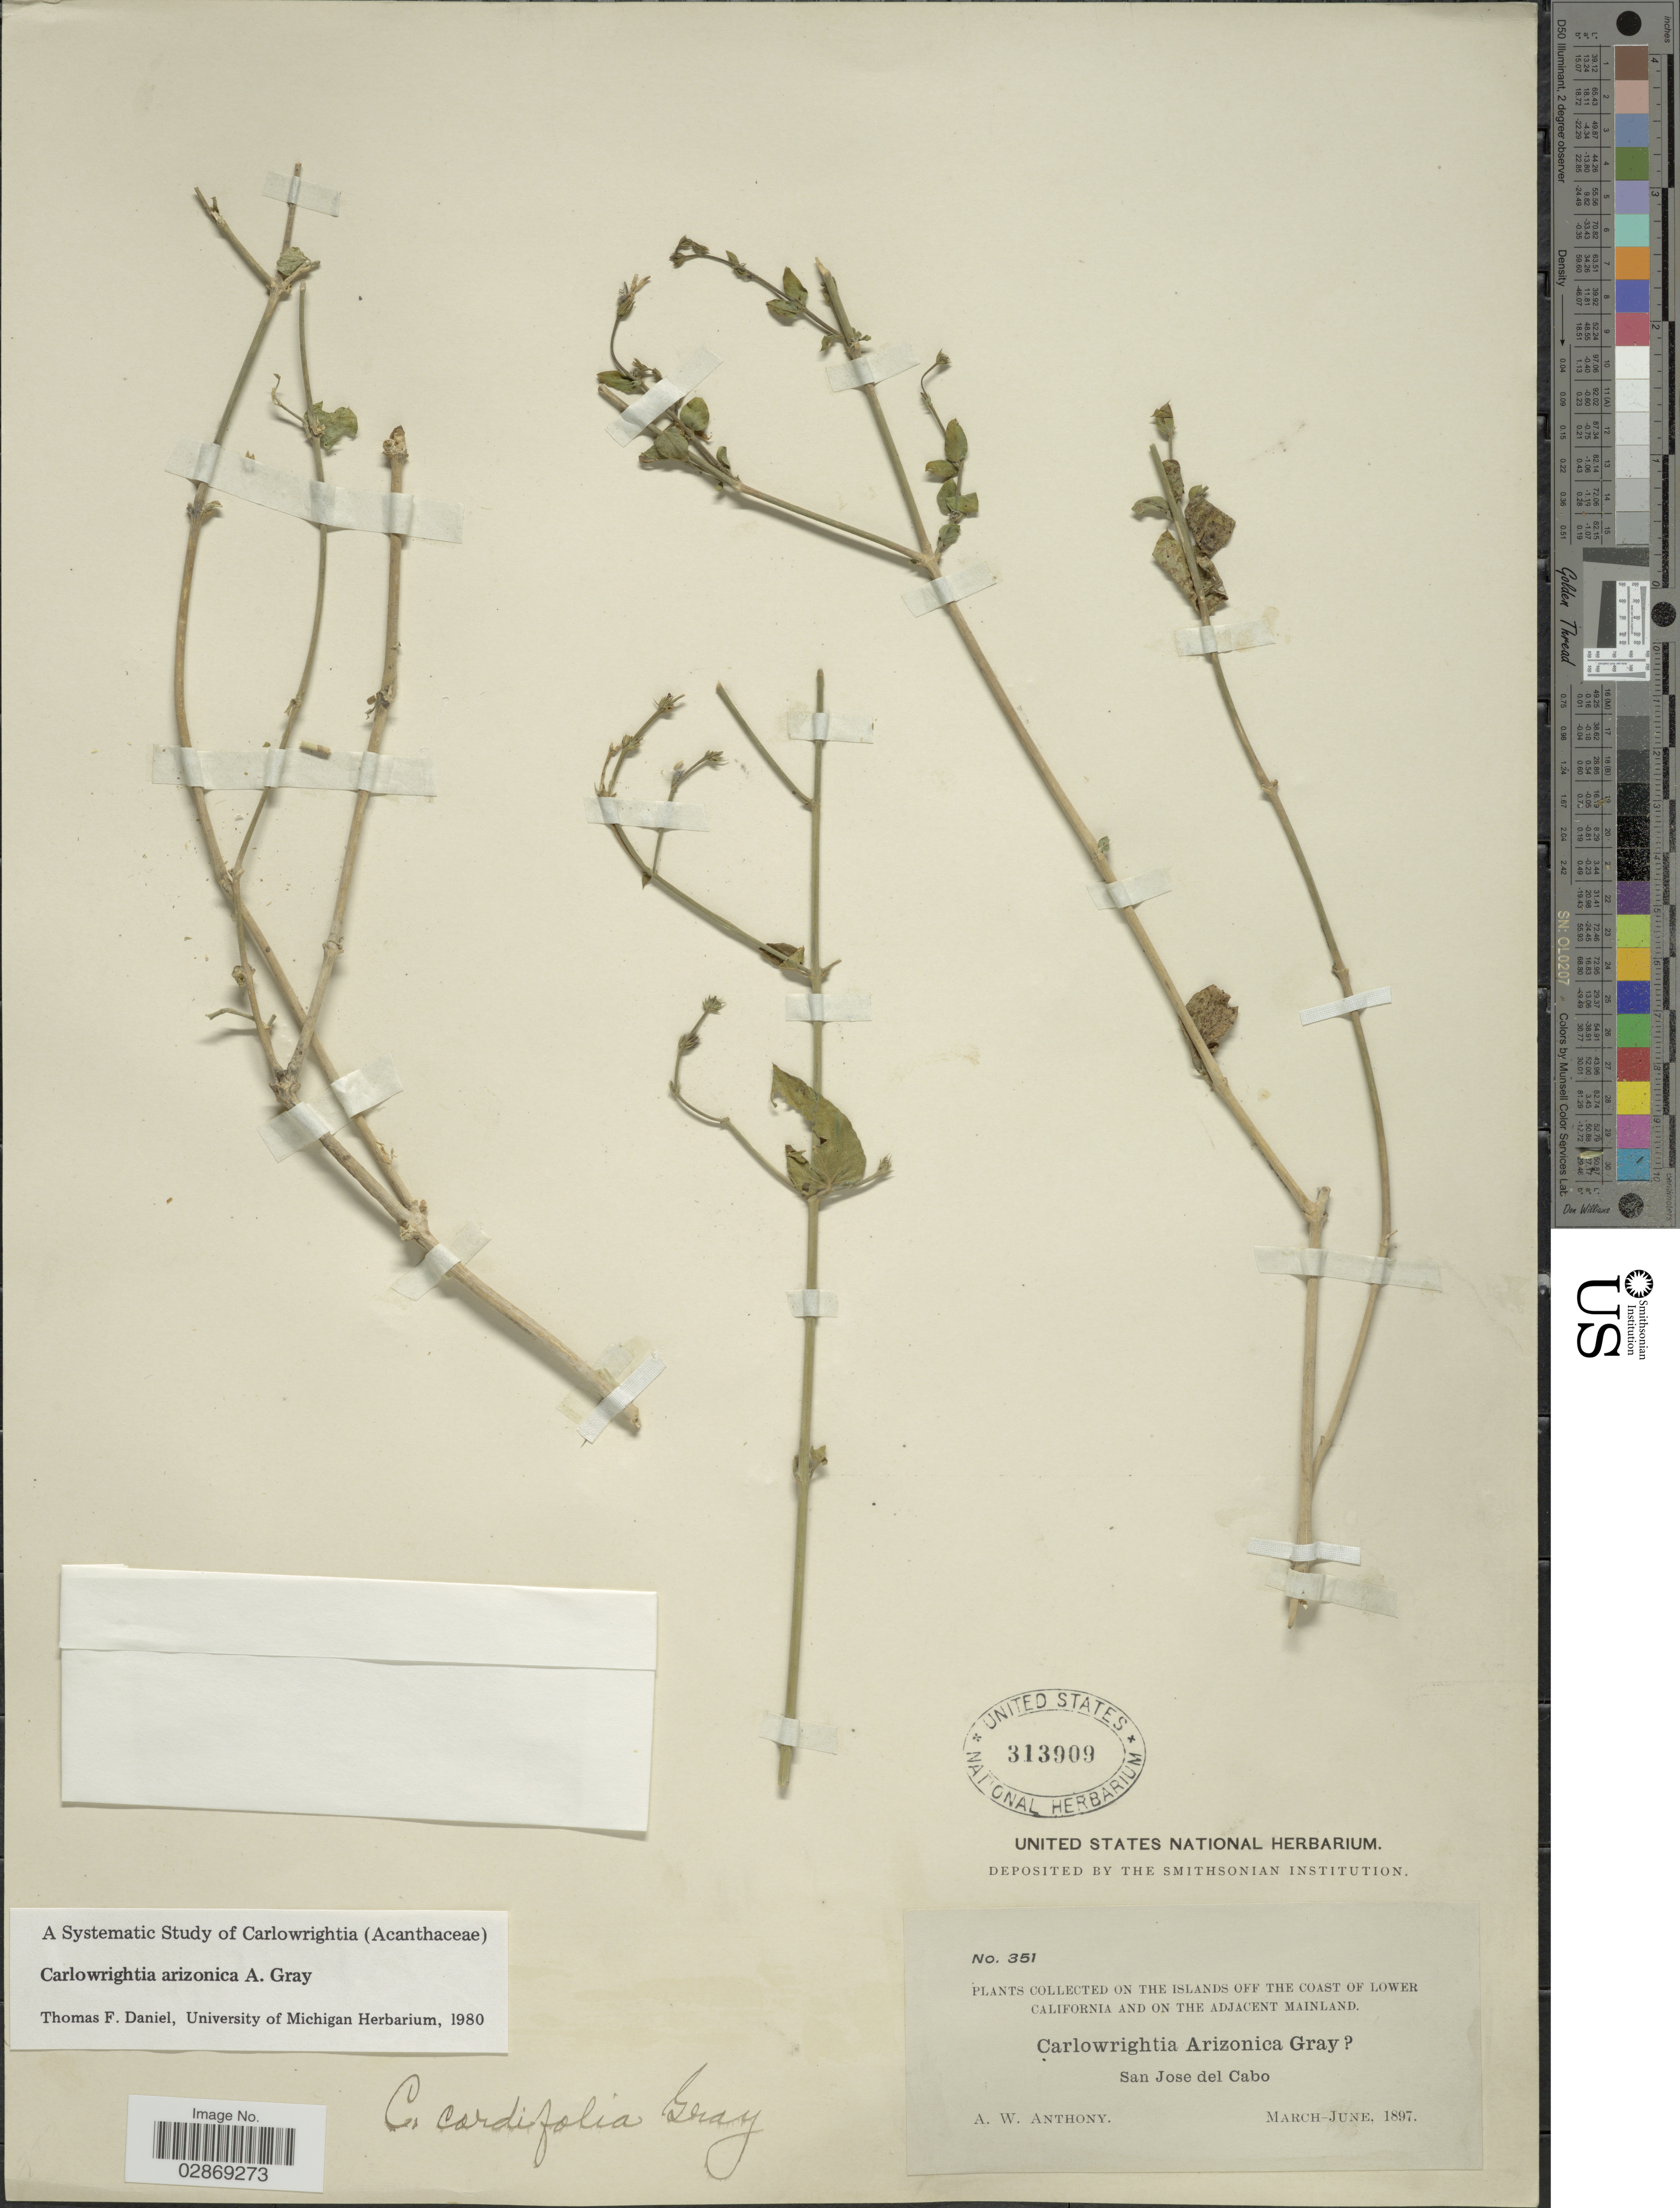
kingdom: Plantae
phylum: Tracheophyta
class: Magnoliopsida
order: Lamiales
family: Acanthaceae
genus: Carlowrightia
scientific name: Carlowrightia arizonica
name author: A. Gray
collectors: A. W. Anthony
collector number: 351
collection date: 1897-03/1897-06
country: Mexico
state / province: Baja California Sur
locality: On the Islands off the Coast of Lower California and on The Adjacent Mainland, San Jose del Cabo.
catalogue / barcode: US 313909